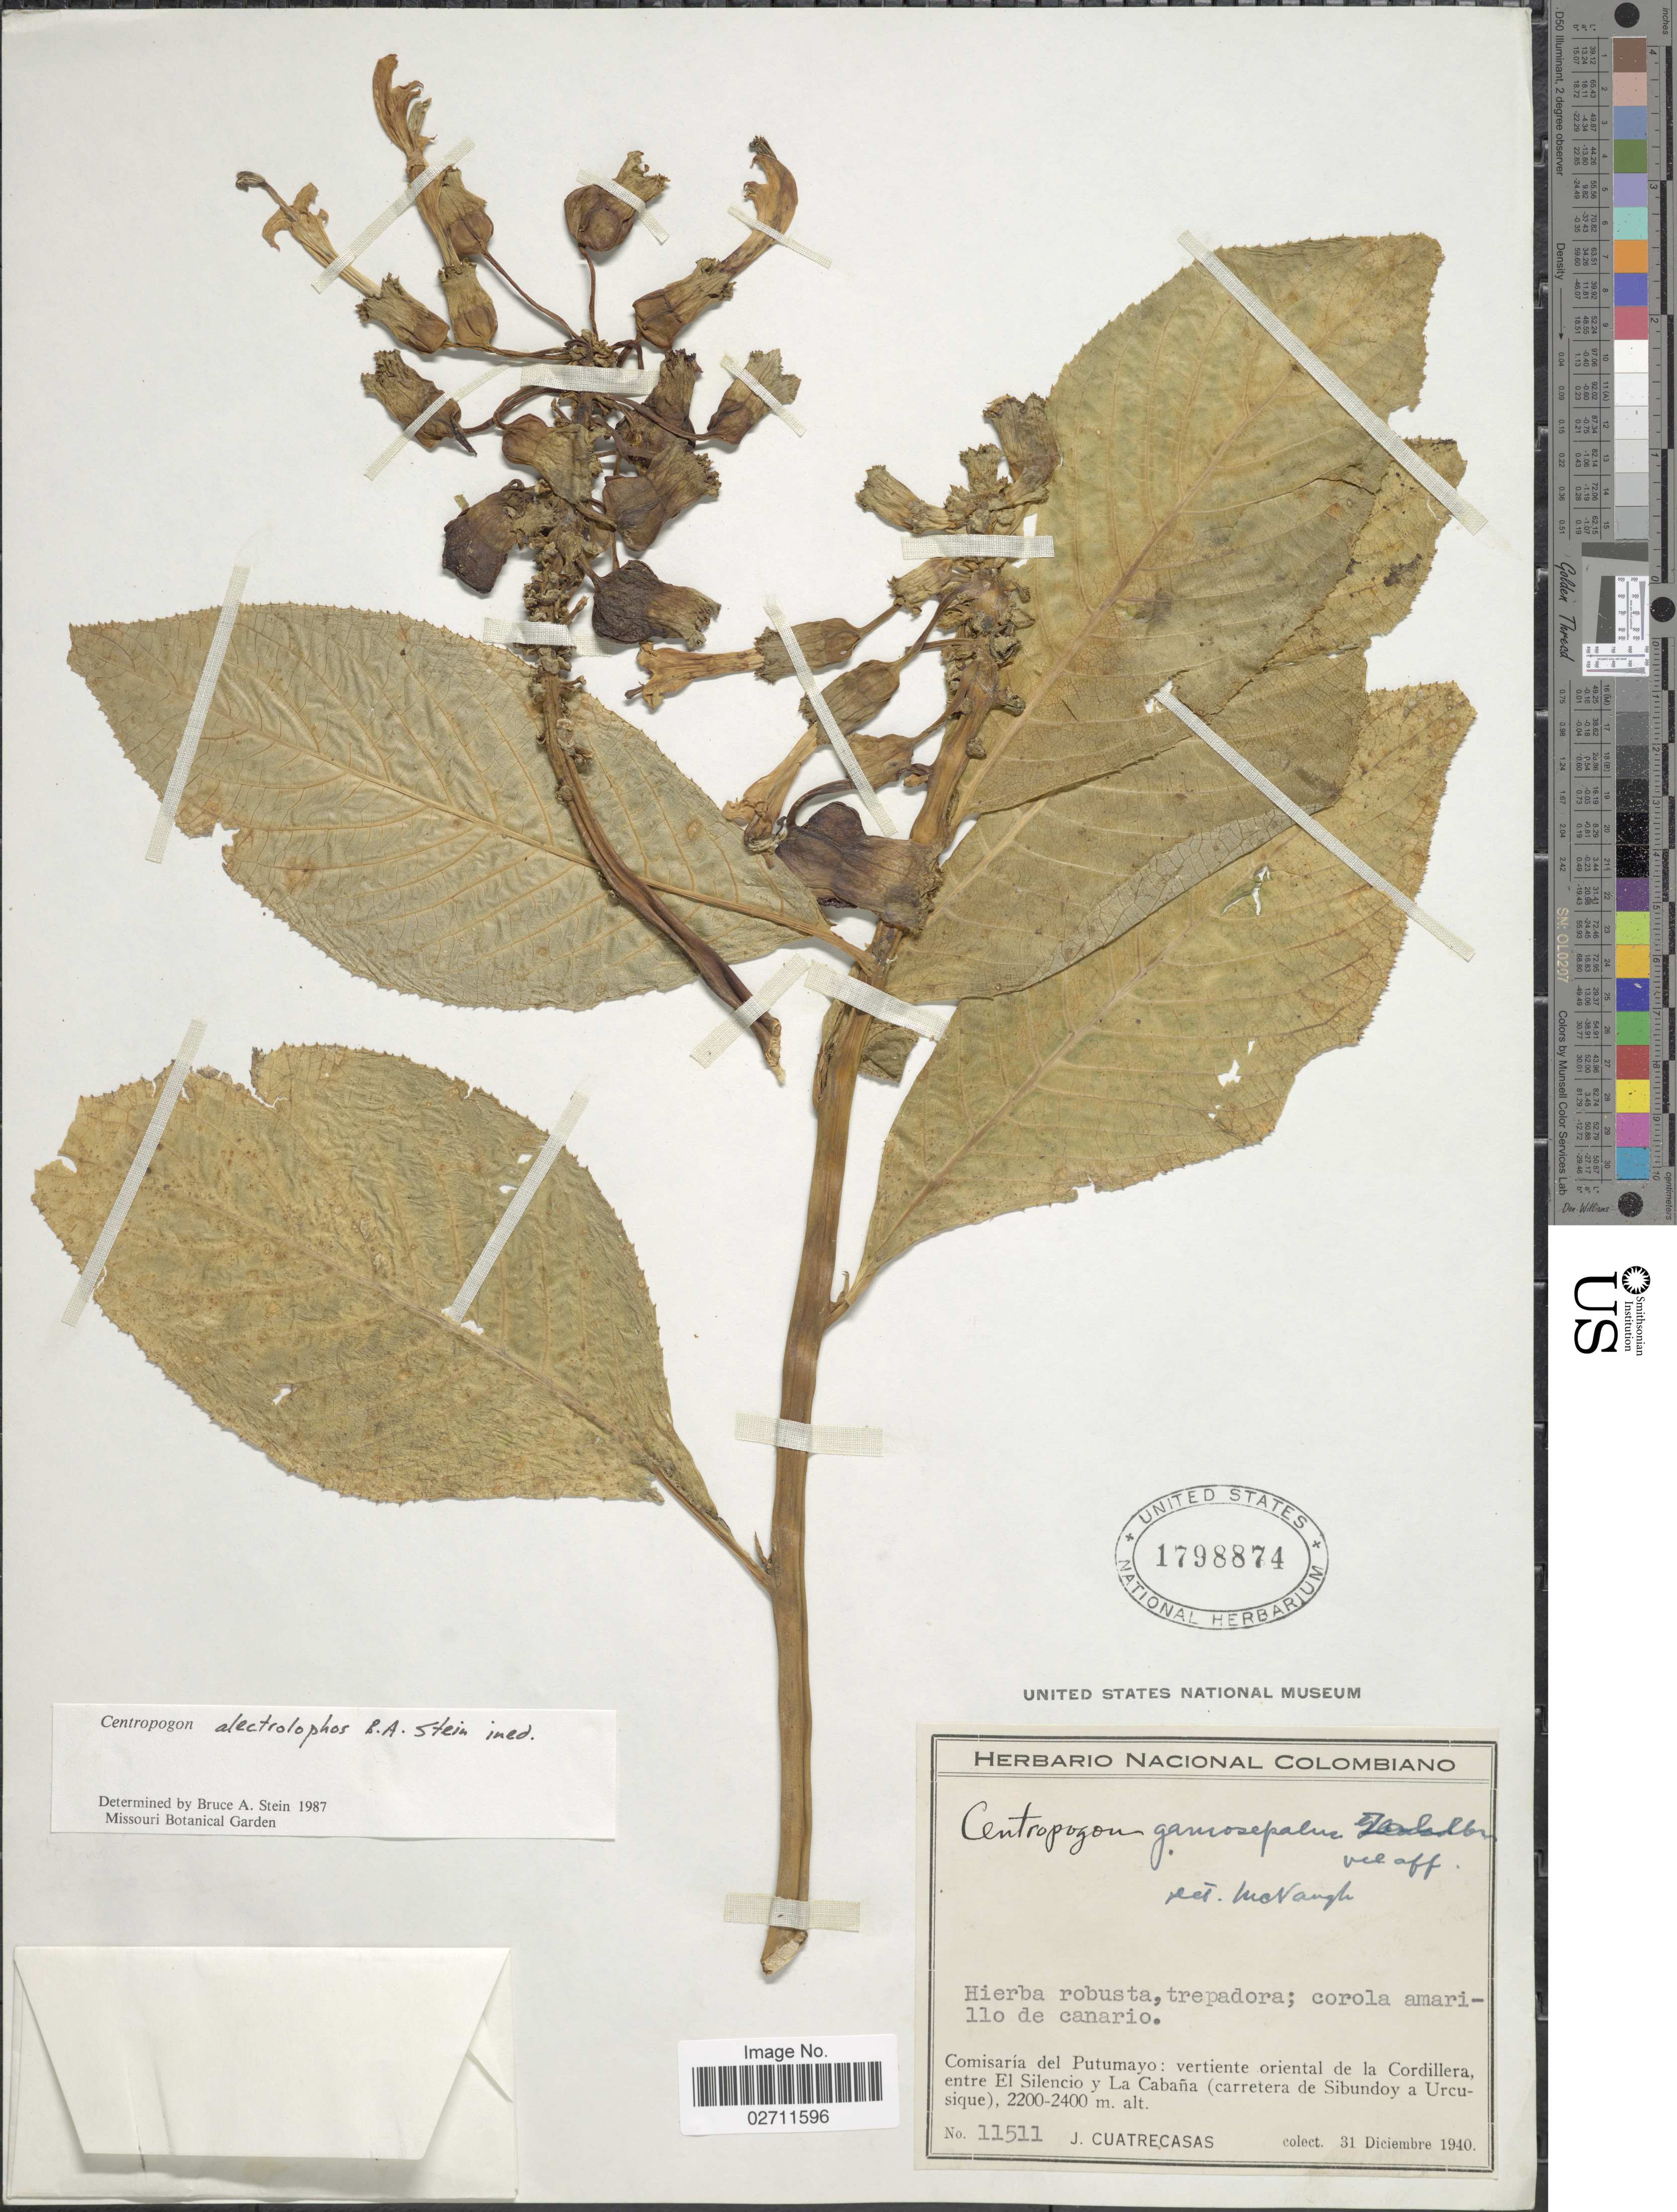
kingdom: Plantae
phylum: Tracheophyta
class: Magnoliopsida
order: Asterales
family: Campanulaceae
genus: Centropogon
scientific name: Centropogon alectrolophos B.A. Stein sp. nov. ined.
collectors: J. Cuatrecasas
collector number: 11511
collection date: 1940-12-31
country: Colombia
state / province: Putumayo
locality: Comisaria del Putumayo. vertiente oriental de la Cordillera, entre El Silencio y La Cabana (carretera de Sibundoy a Urcusique)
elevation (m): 2200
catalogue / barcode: US 1798874